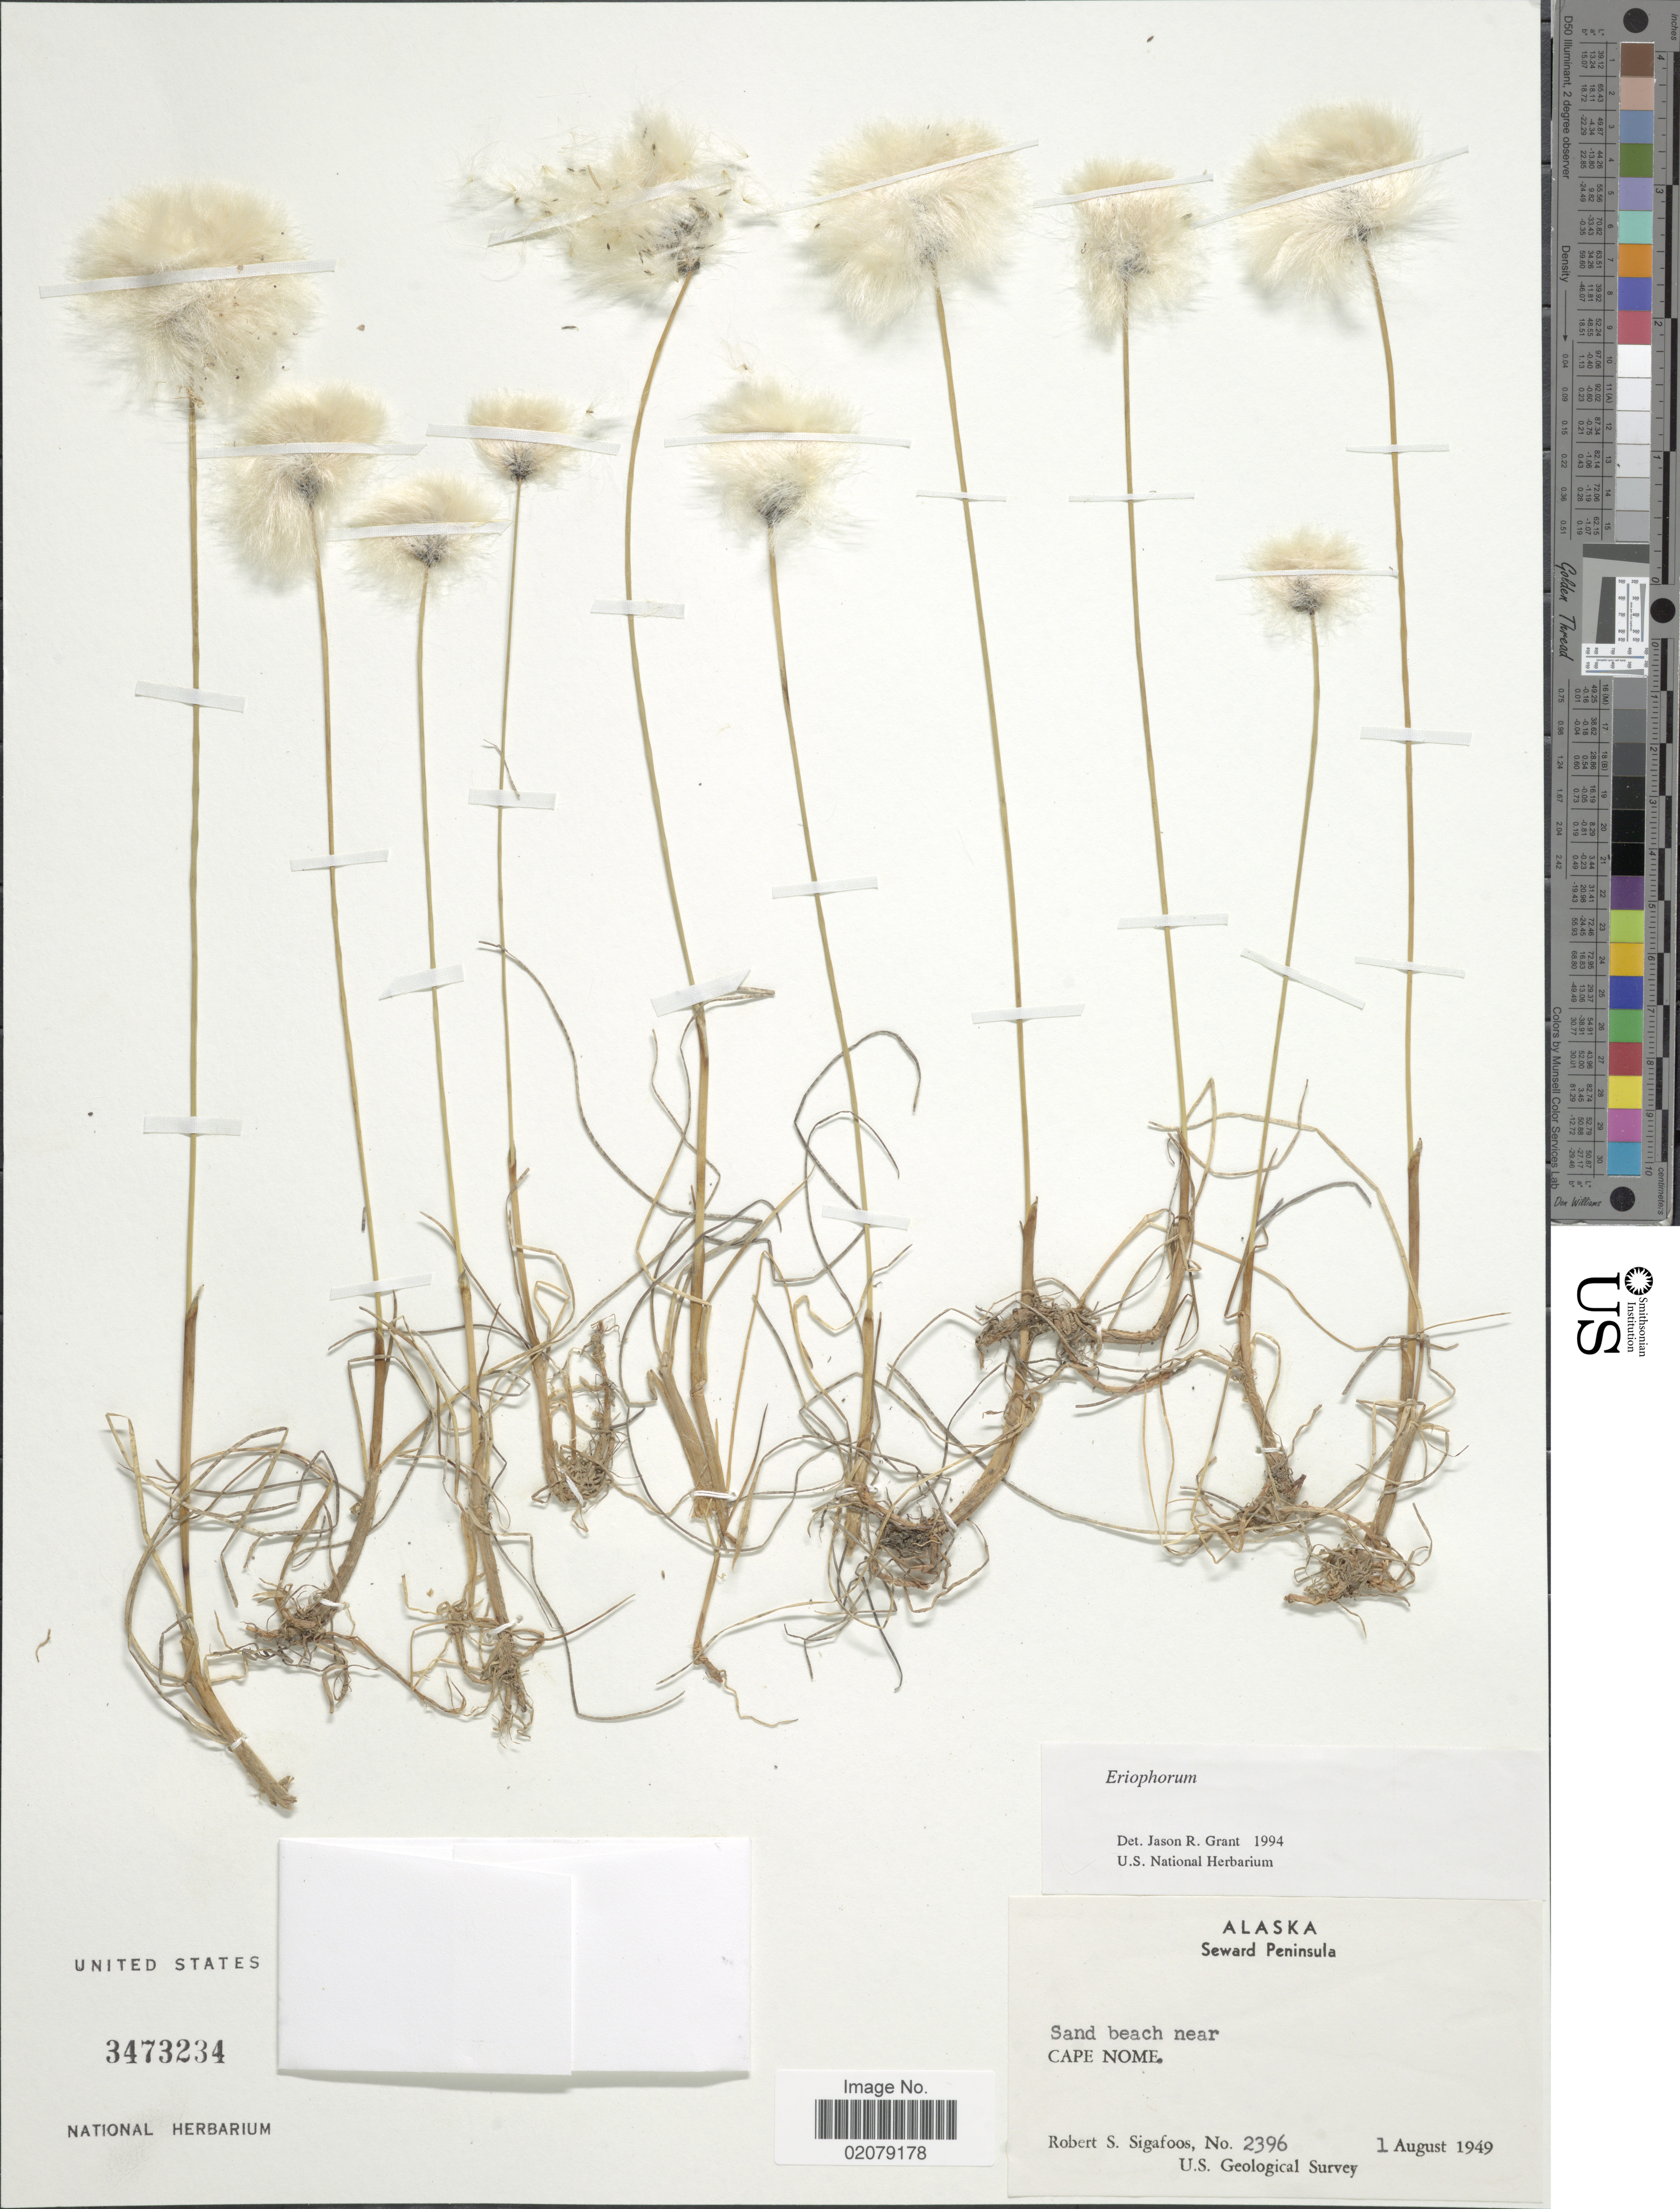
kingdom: Plantae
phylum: Tracheophyta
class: Liliopsida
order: Poales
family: Cyperaceae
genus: Eriophorum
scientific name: Eriophorum sp.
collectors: R. Sigafoos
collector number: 2396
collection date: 1949-08-01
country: United States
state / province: Alaska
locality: Seward Peninsula, Sand beach near Cape Nome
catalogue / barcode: US 3473234